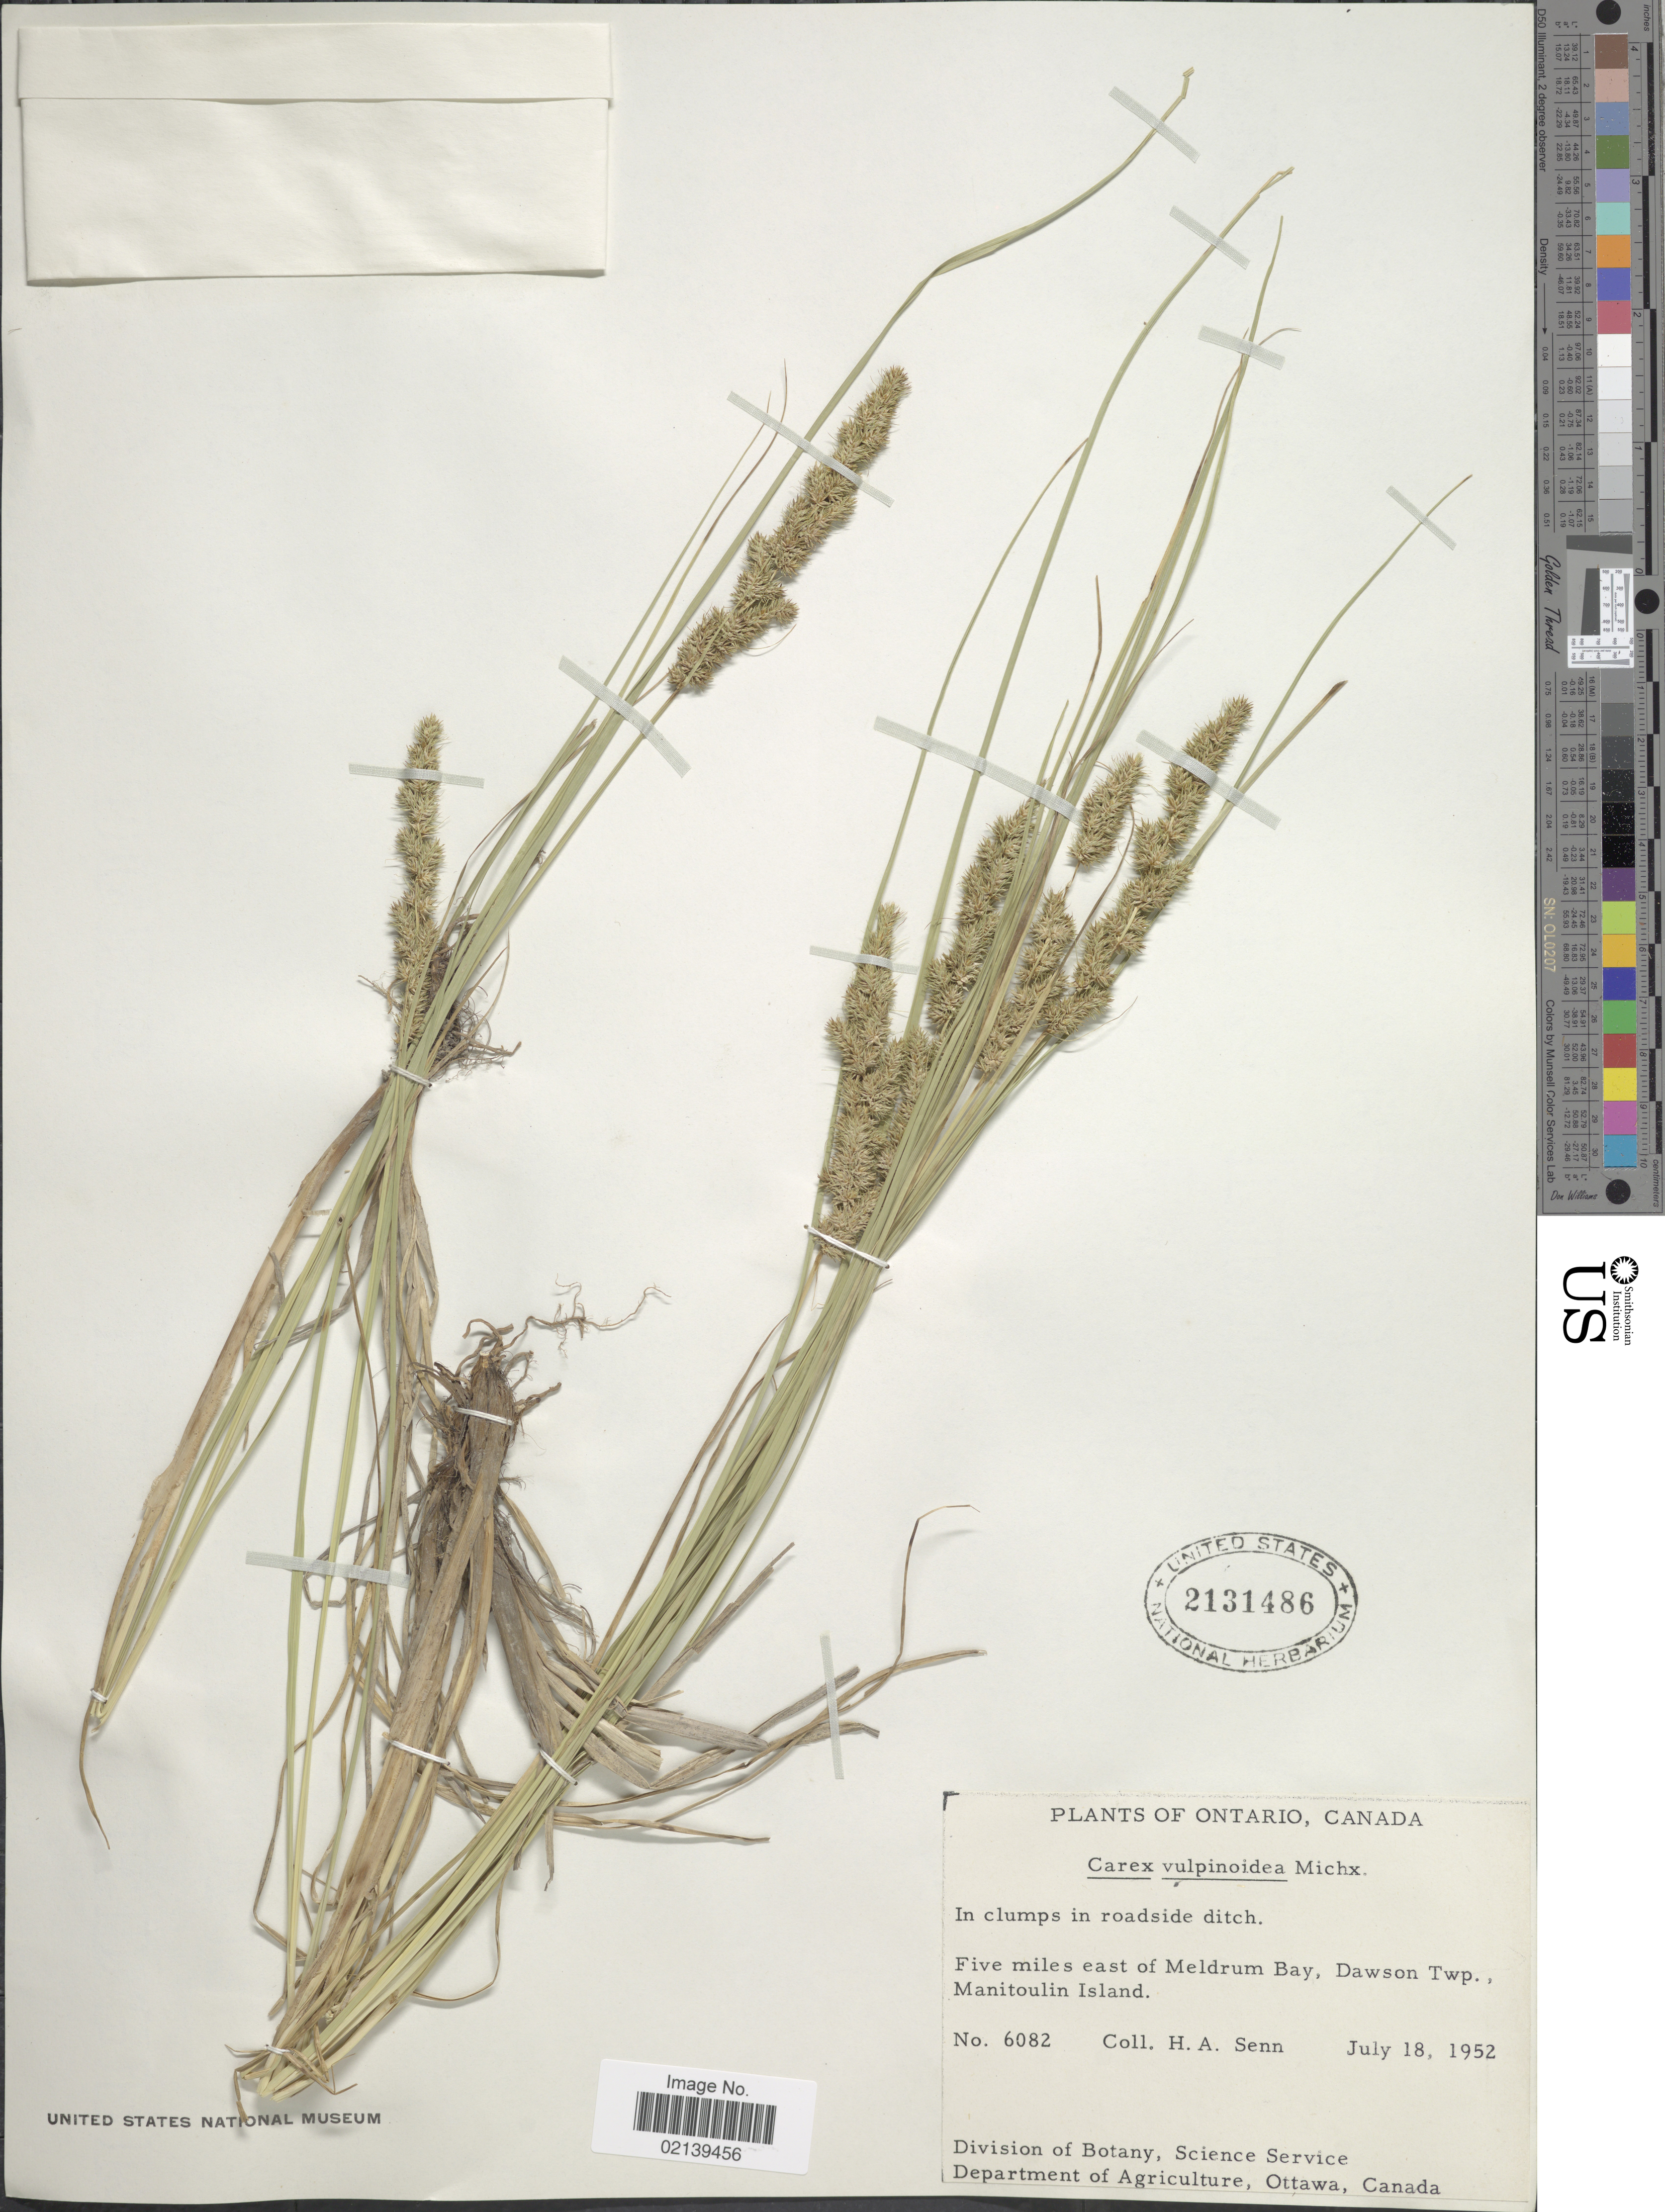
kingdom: Plantae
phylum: Tracheophyta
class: Liliopsida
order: Poales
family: Cyperaceae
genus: Carex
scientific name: Carex vulpinoidea Michx.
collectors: H. Senn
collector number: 6082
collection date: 1952-07-18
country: Canada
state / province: Ontario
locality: Five miles east of Meldrum Bay, Dawson Twp, Manitoulin Island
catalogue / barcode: US 2131486